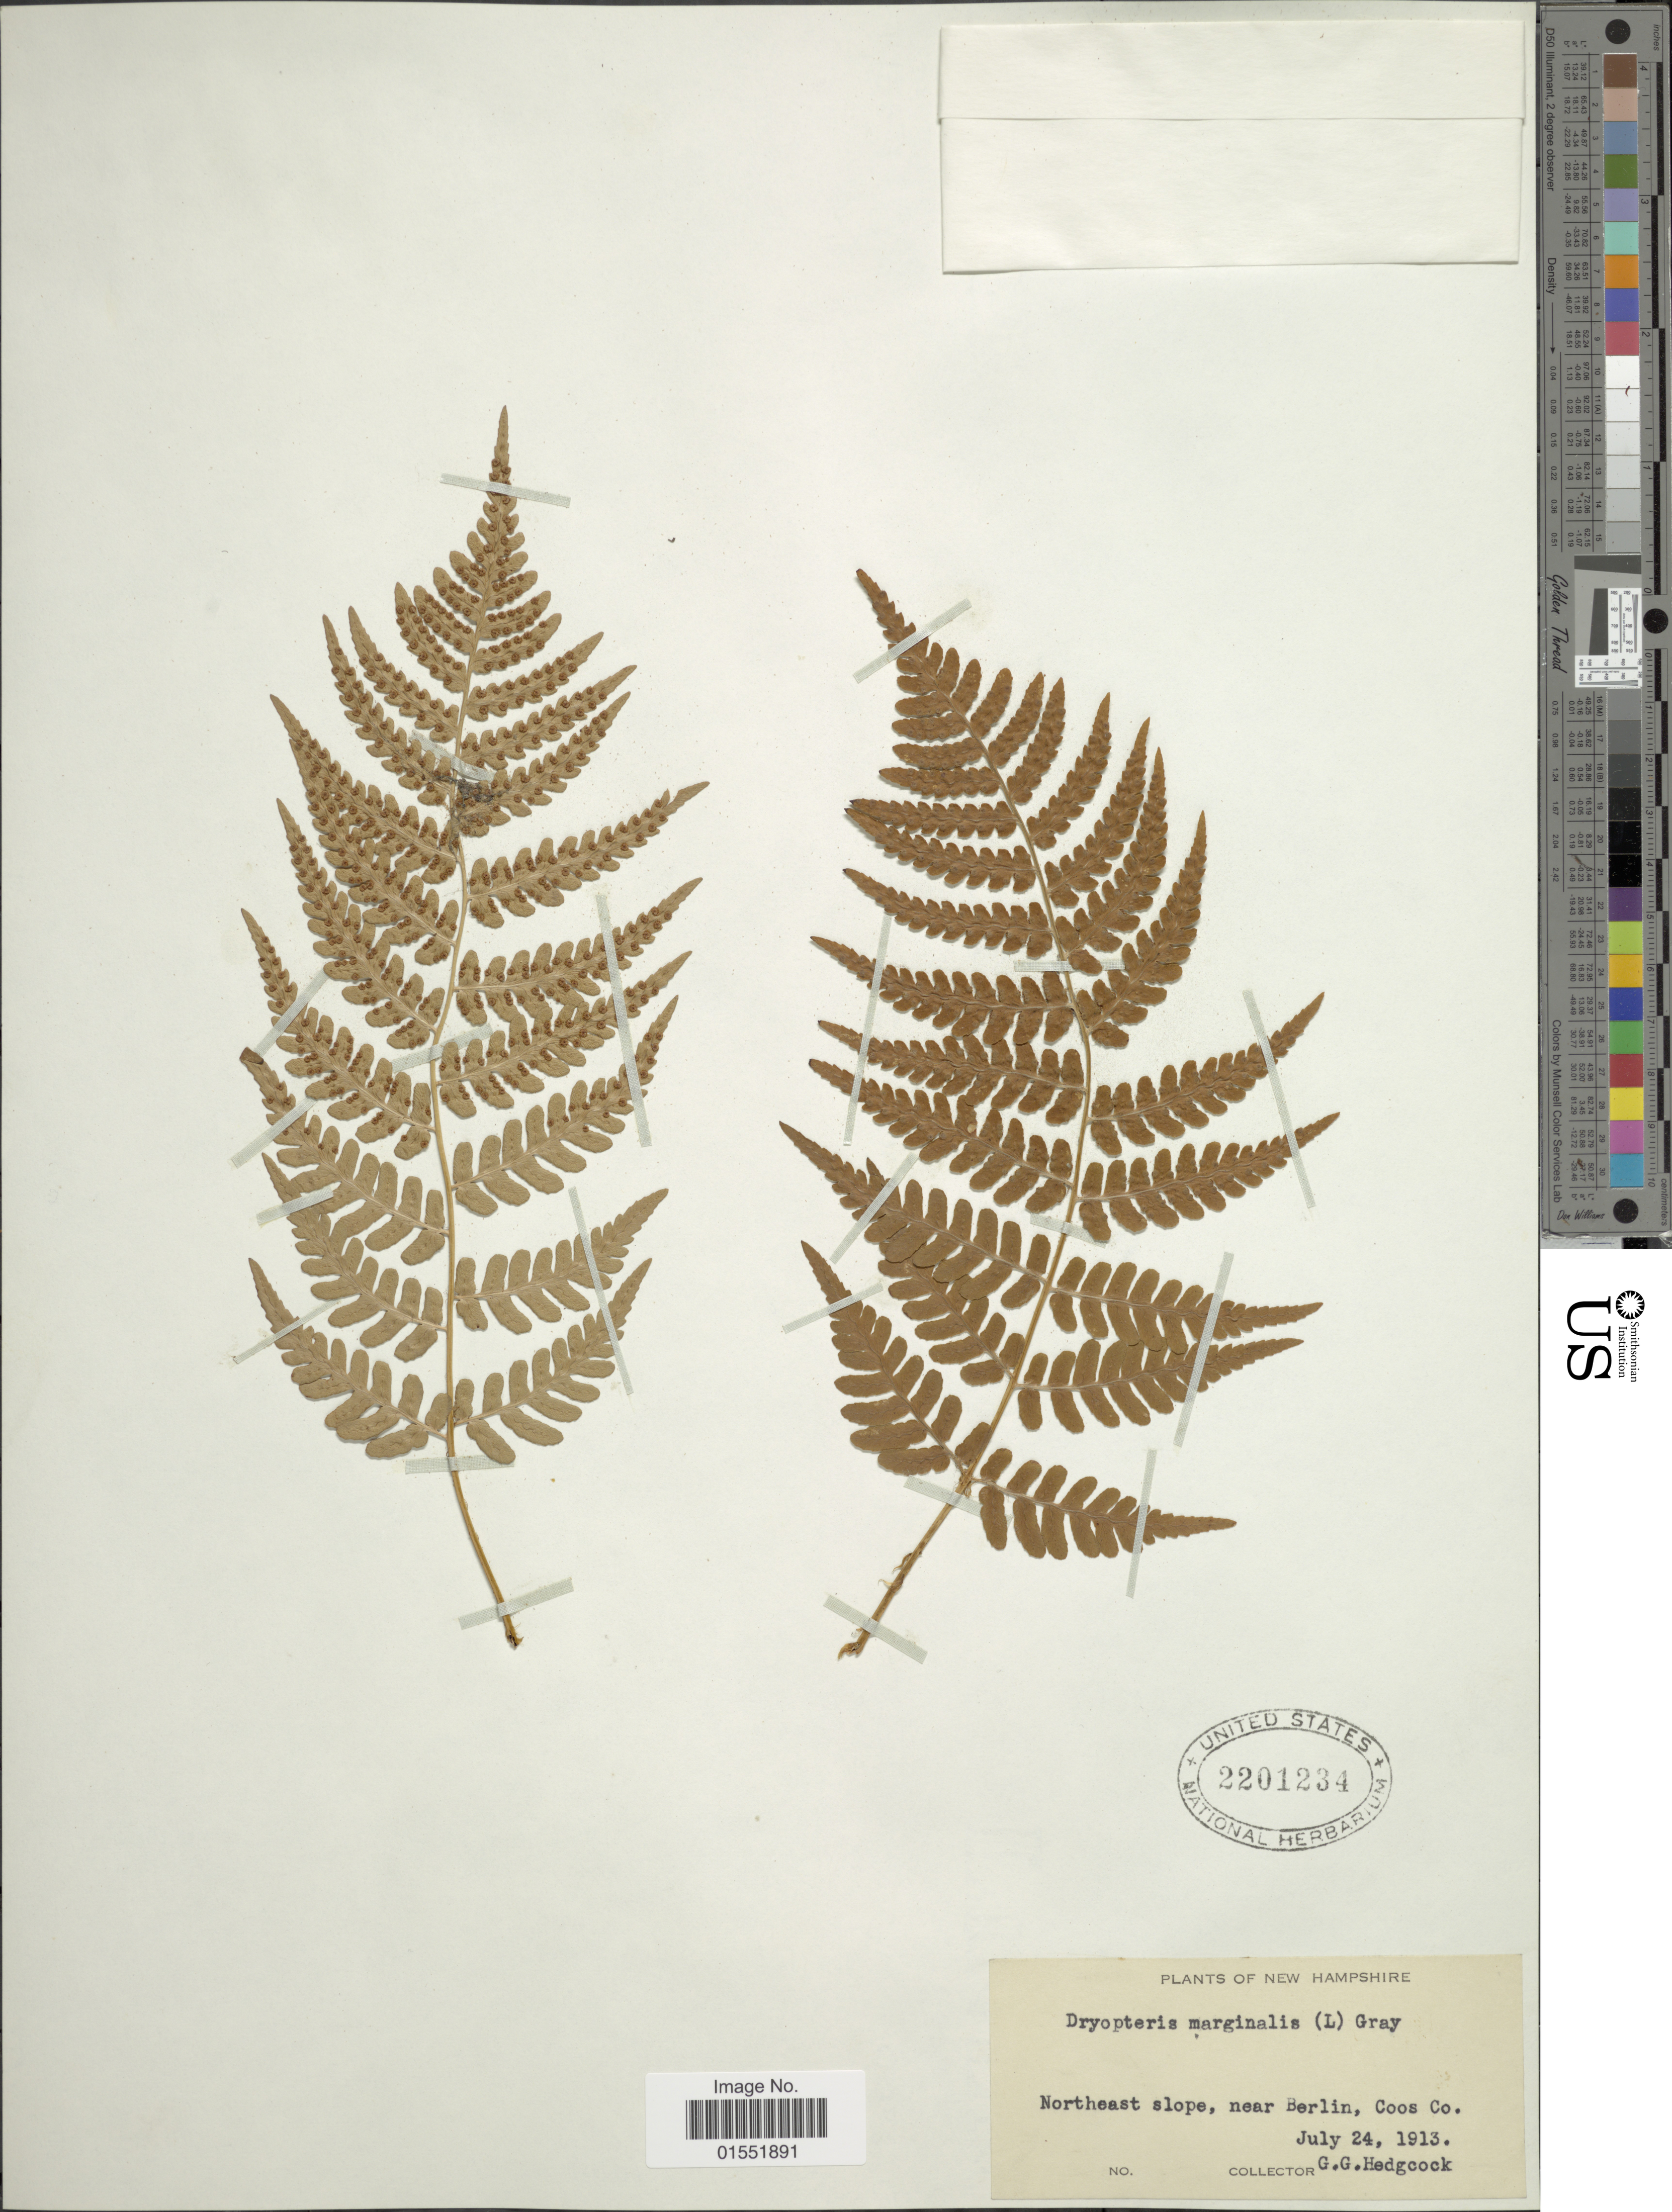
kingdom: Plantae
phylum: Tracheophyta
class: Polypodiopsida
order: Polypodiales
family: Dryopteridaceae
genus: Dryopteris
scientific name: Dryopteris marginalis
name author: (L.) A. Gray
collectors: G. Hedgcock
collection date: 1913-07-24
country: United States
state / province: New Hampshire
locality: Northeast slope, near Berlin, Coos Co.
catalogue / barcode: US 2201234